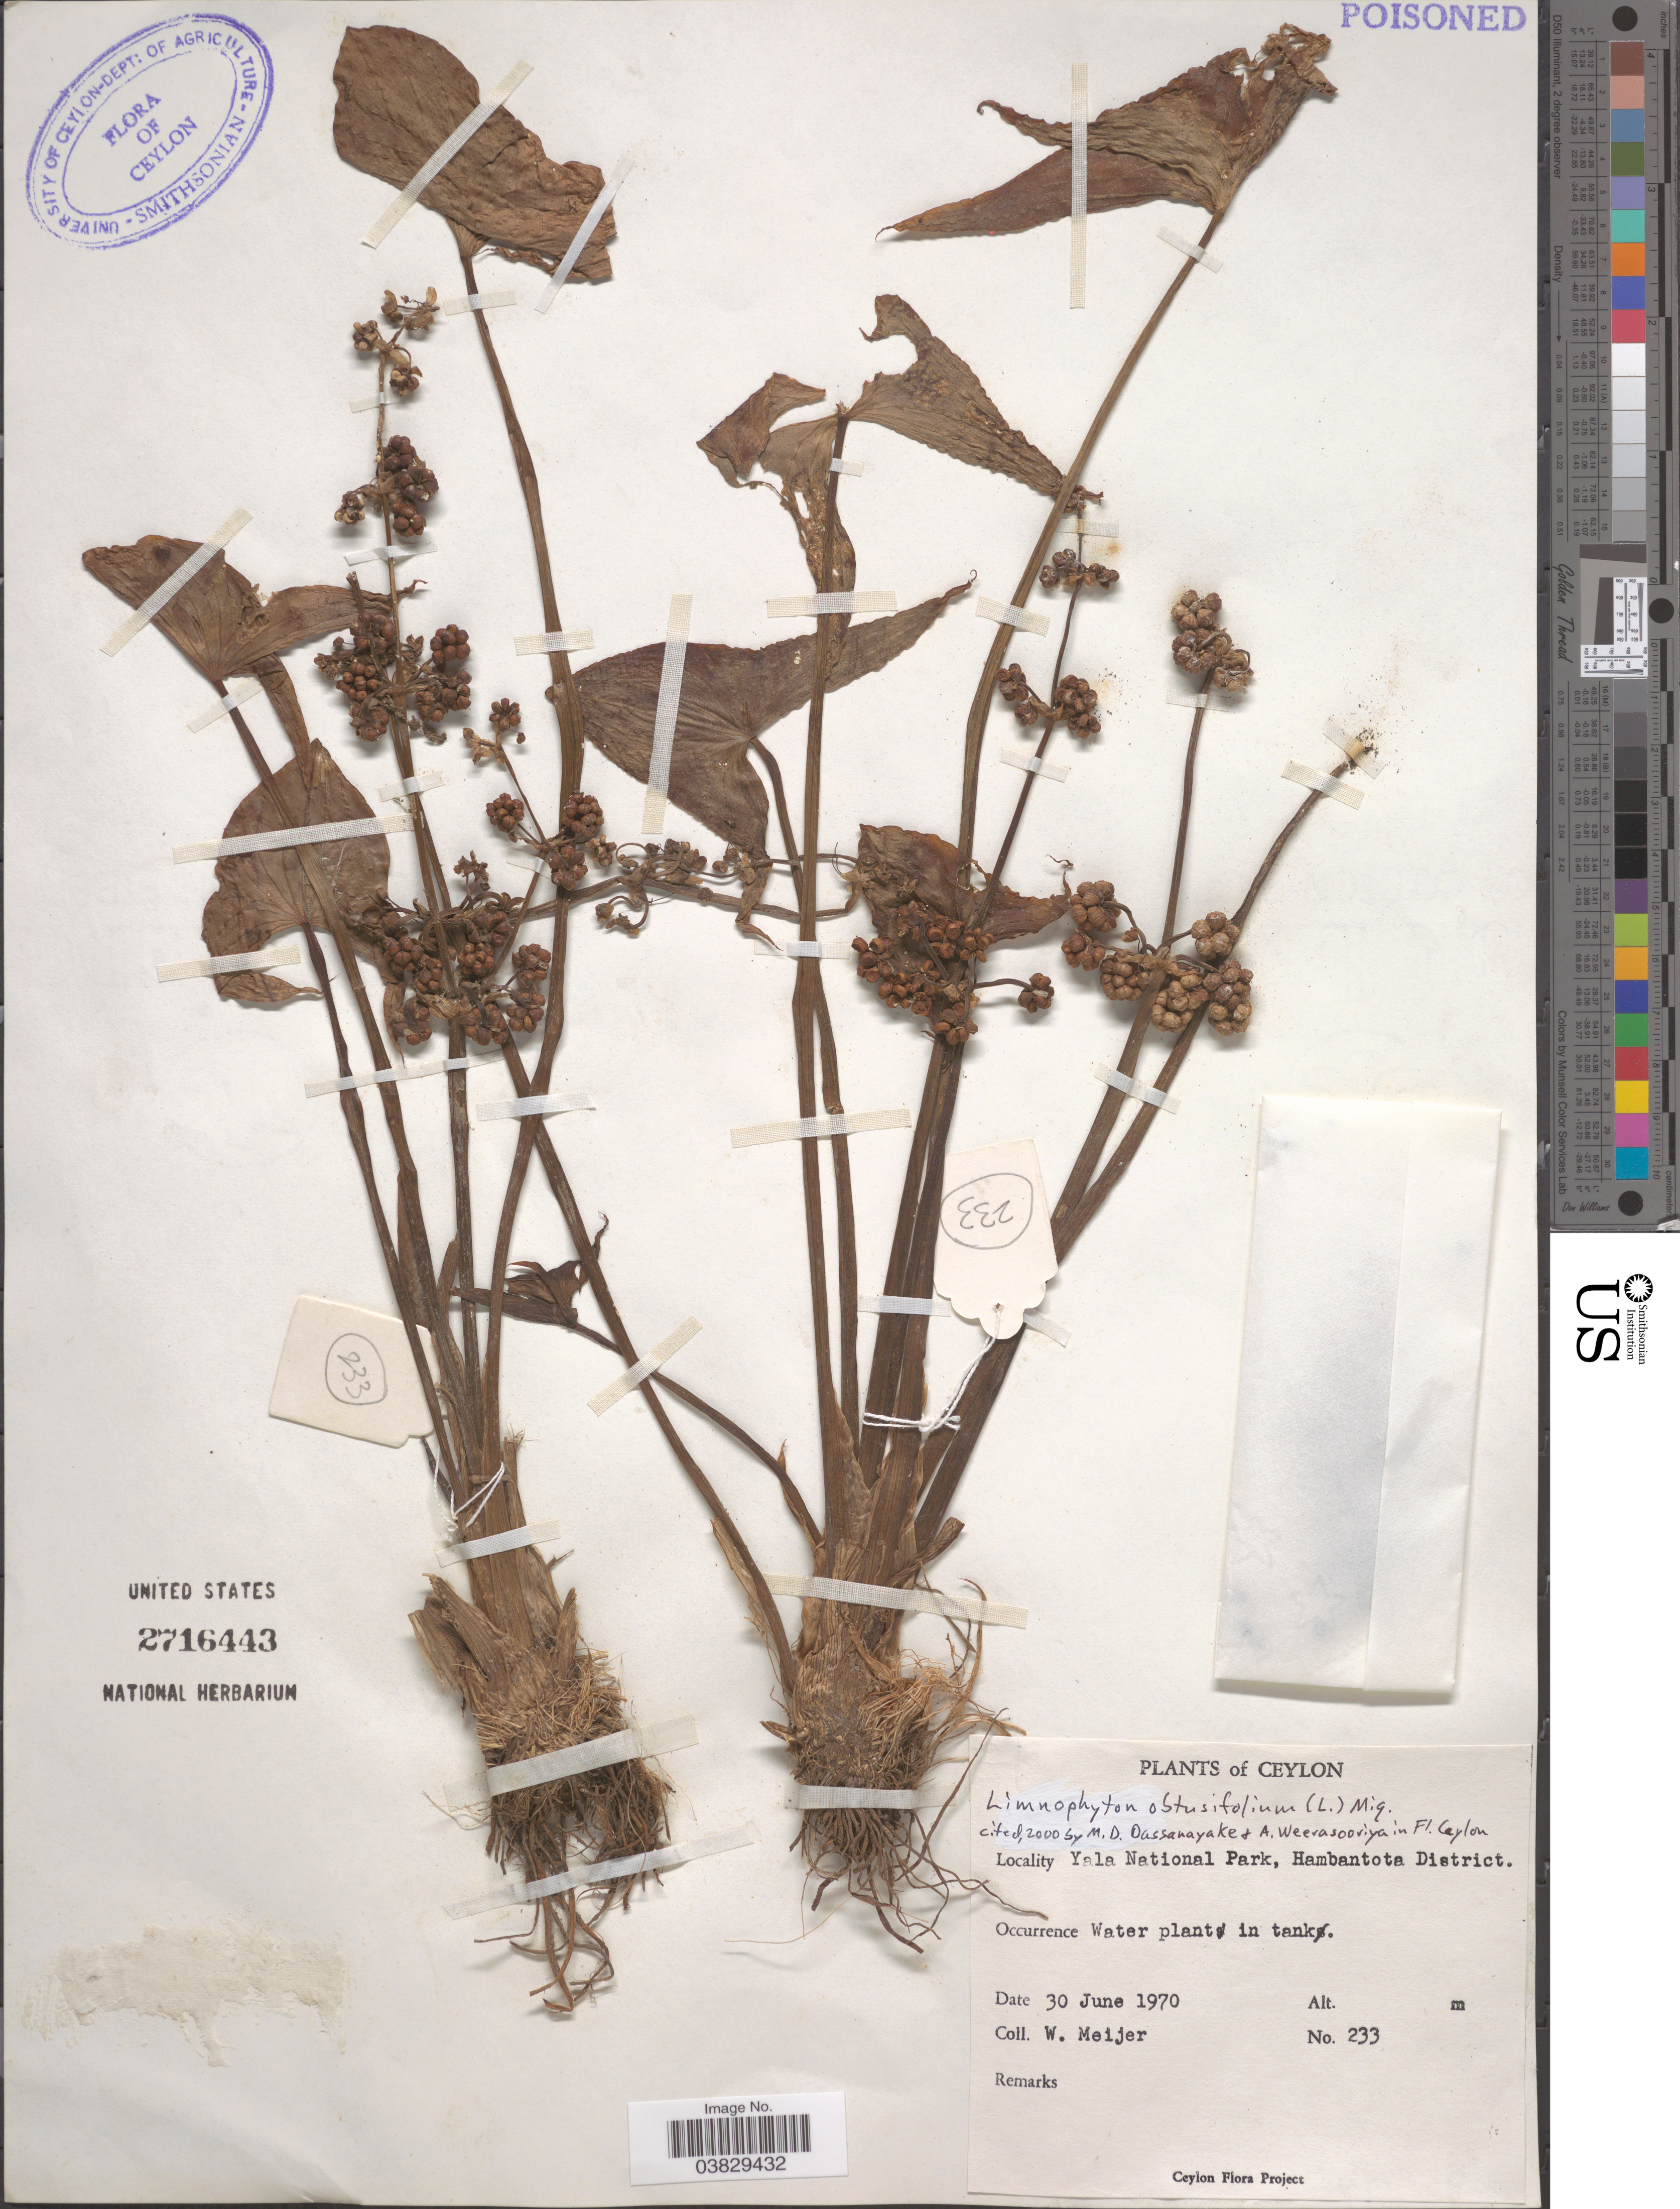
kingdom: Plantae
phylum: Tracheophyta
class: Liliopsida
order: Alismatales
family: Alismataceae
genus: Limnophyton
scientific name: Limnophyton obtusifolium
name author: (L.) Miq.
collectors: W. Meijer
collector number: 233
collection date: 1970-06-30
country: Sri Lanka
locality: Ceylon. Yala National Park, Hambantota District.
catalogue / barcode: US 2716443